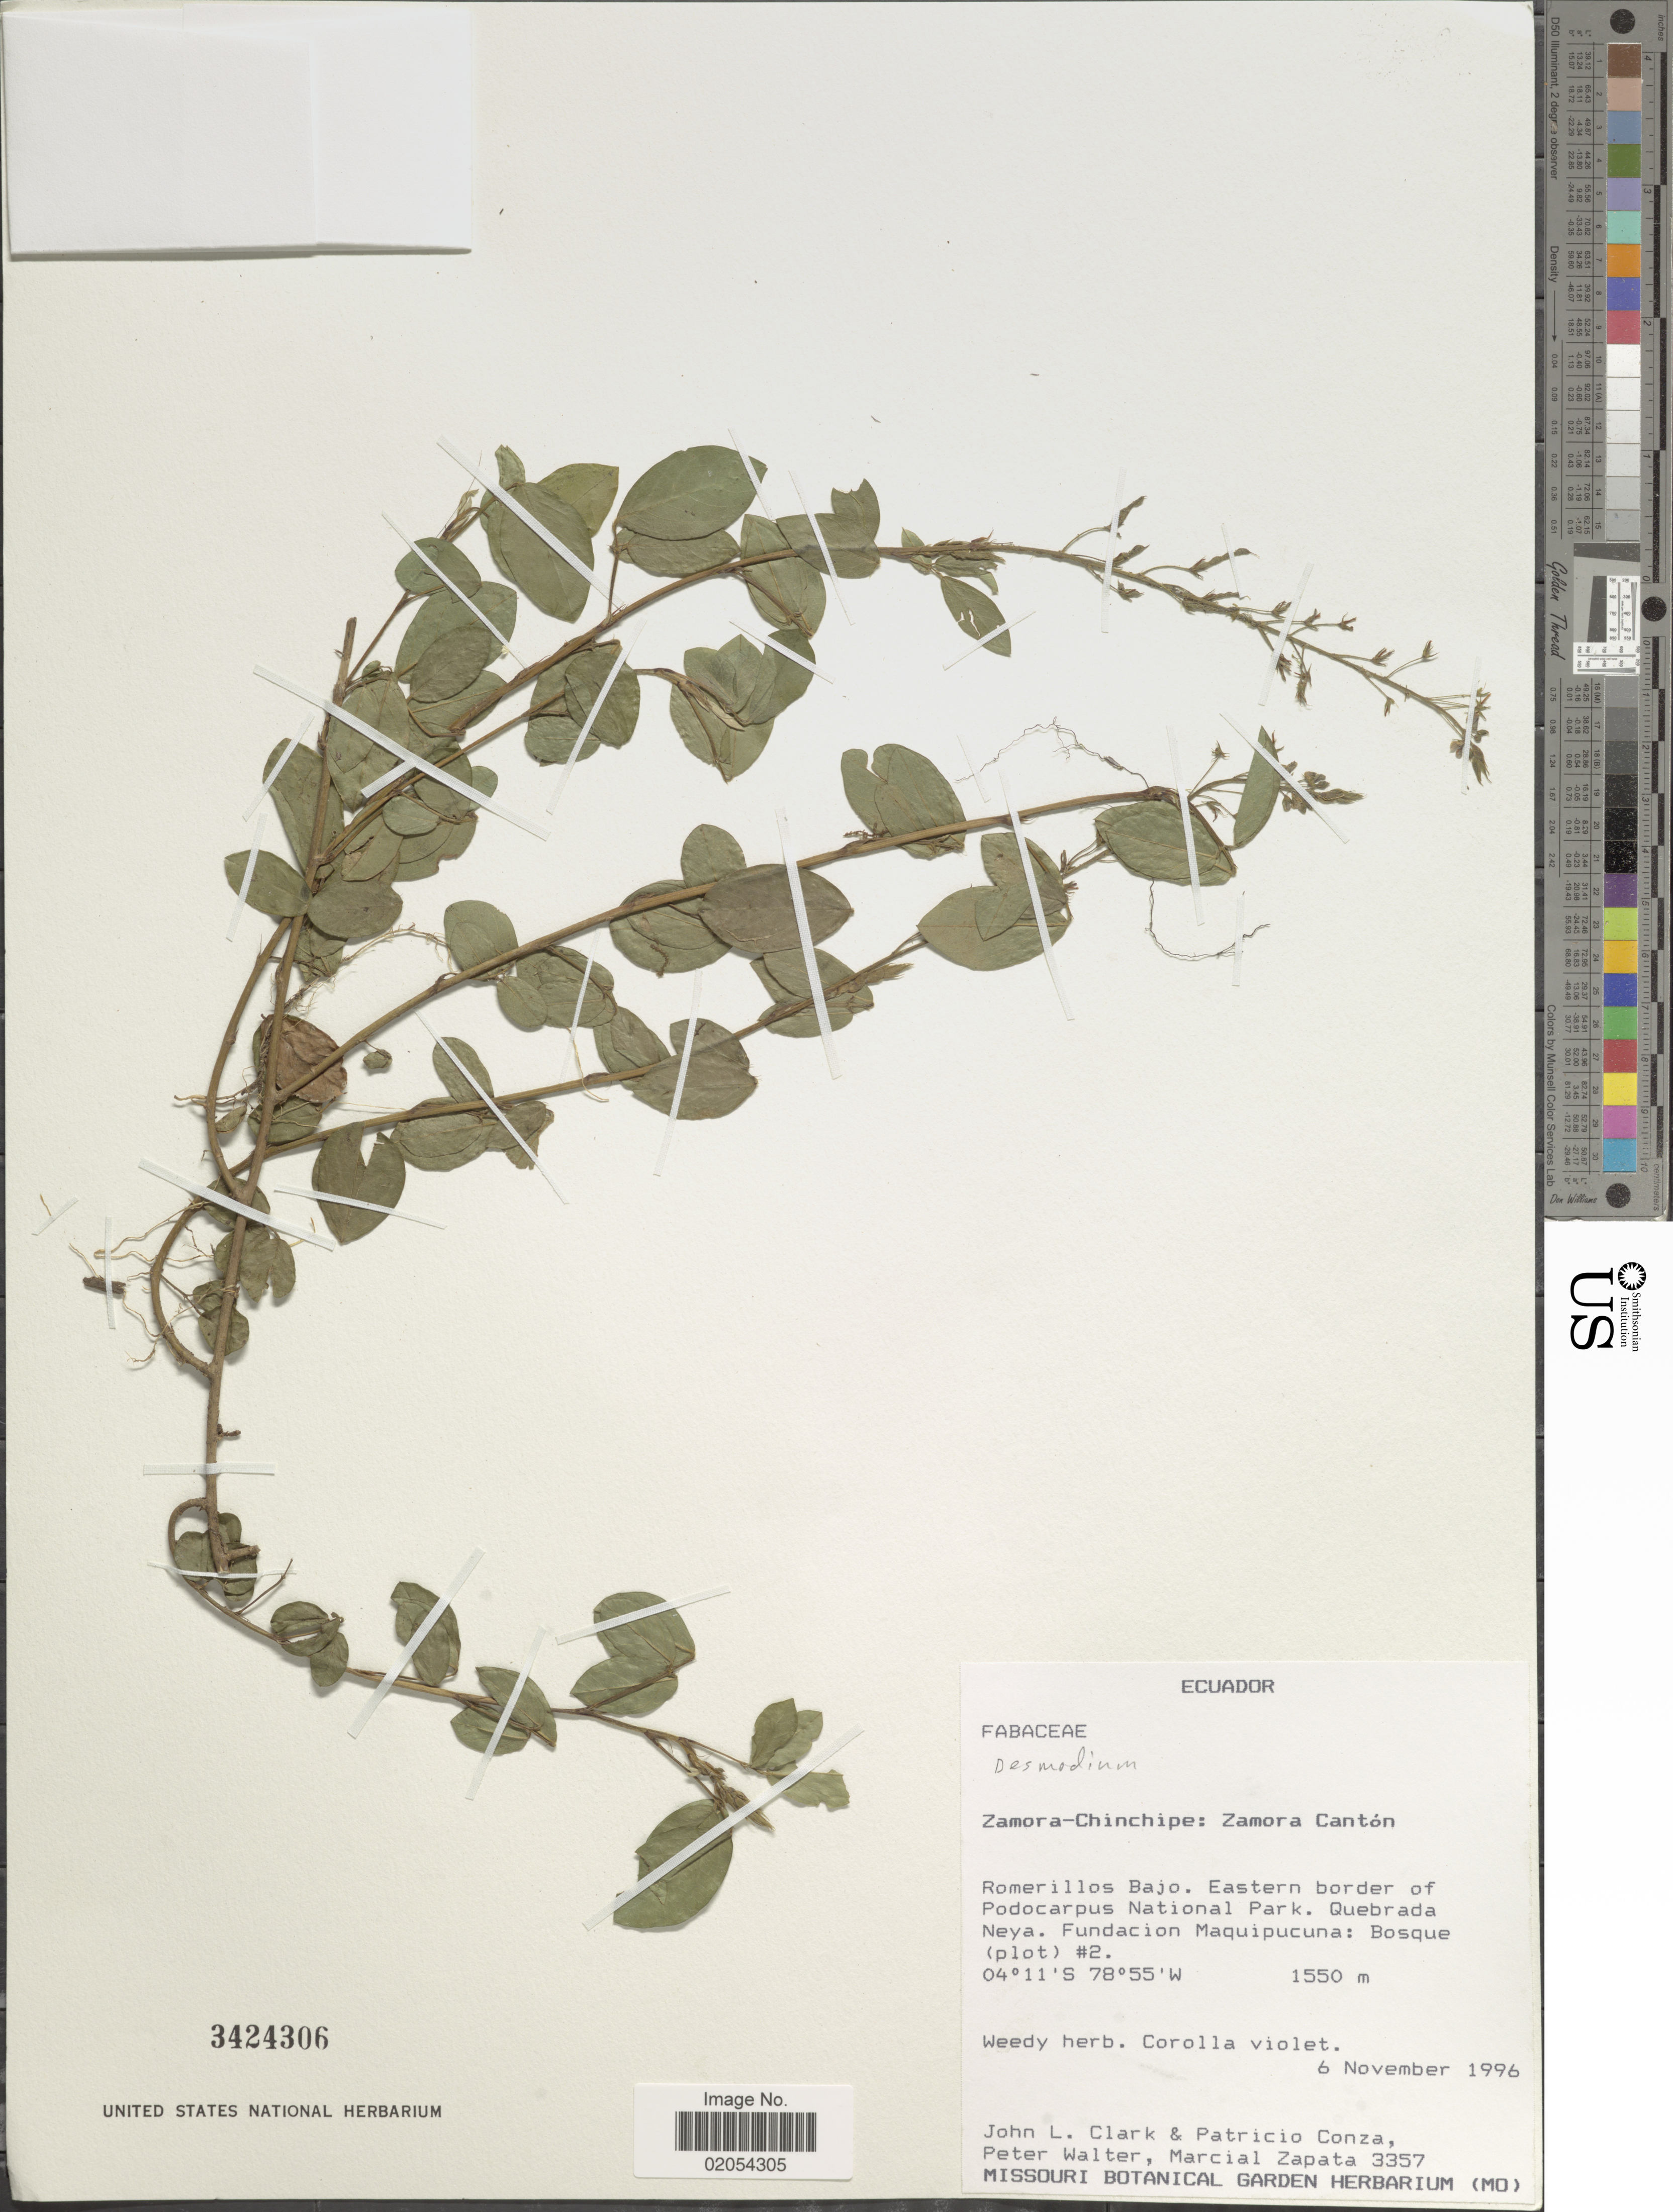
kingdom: Plantae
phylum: Tracheophyta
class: Magnoliopsida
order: Fabales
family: Fabaceae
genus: Desmodium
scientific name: Desmodium sp.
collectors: J. L. Clark, P. Conza, P. Walter & M. Zapata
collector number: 3357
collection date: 1996-11-06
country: Ecuador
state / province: Zamora-Chinchipe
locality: Zamora-Chinchipe: Zamora Canton. Romerillos Bajo. Easten border of Podocarpus National Park. Quebrada Neya.Fundacion Maquipucuna: Bosque (plot) #2.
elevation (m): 1550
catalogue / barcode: US 3424306